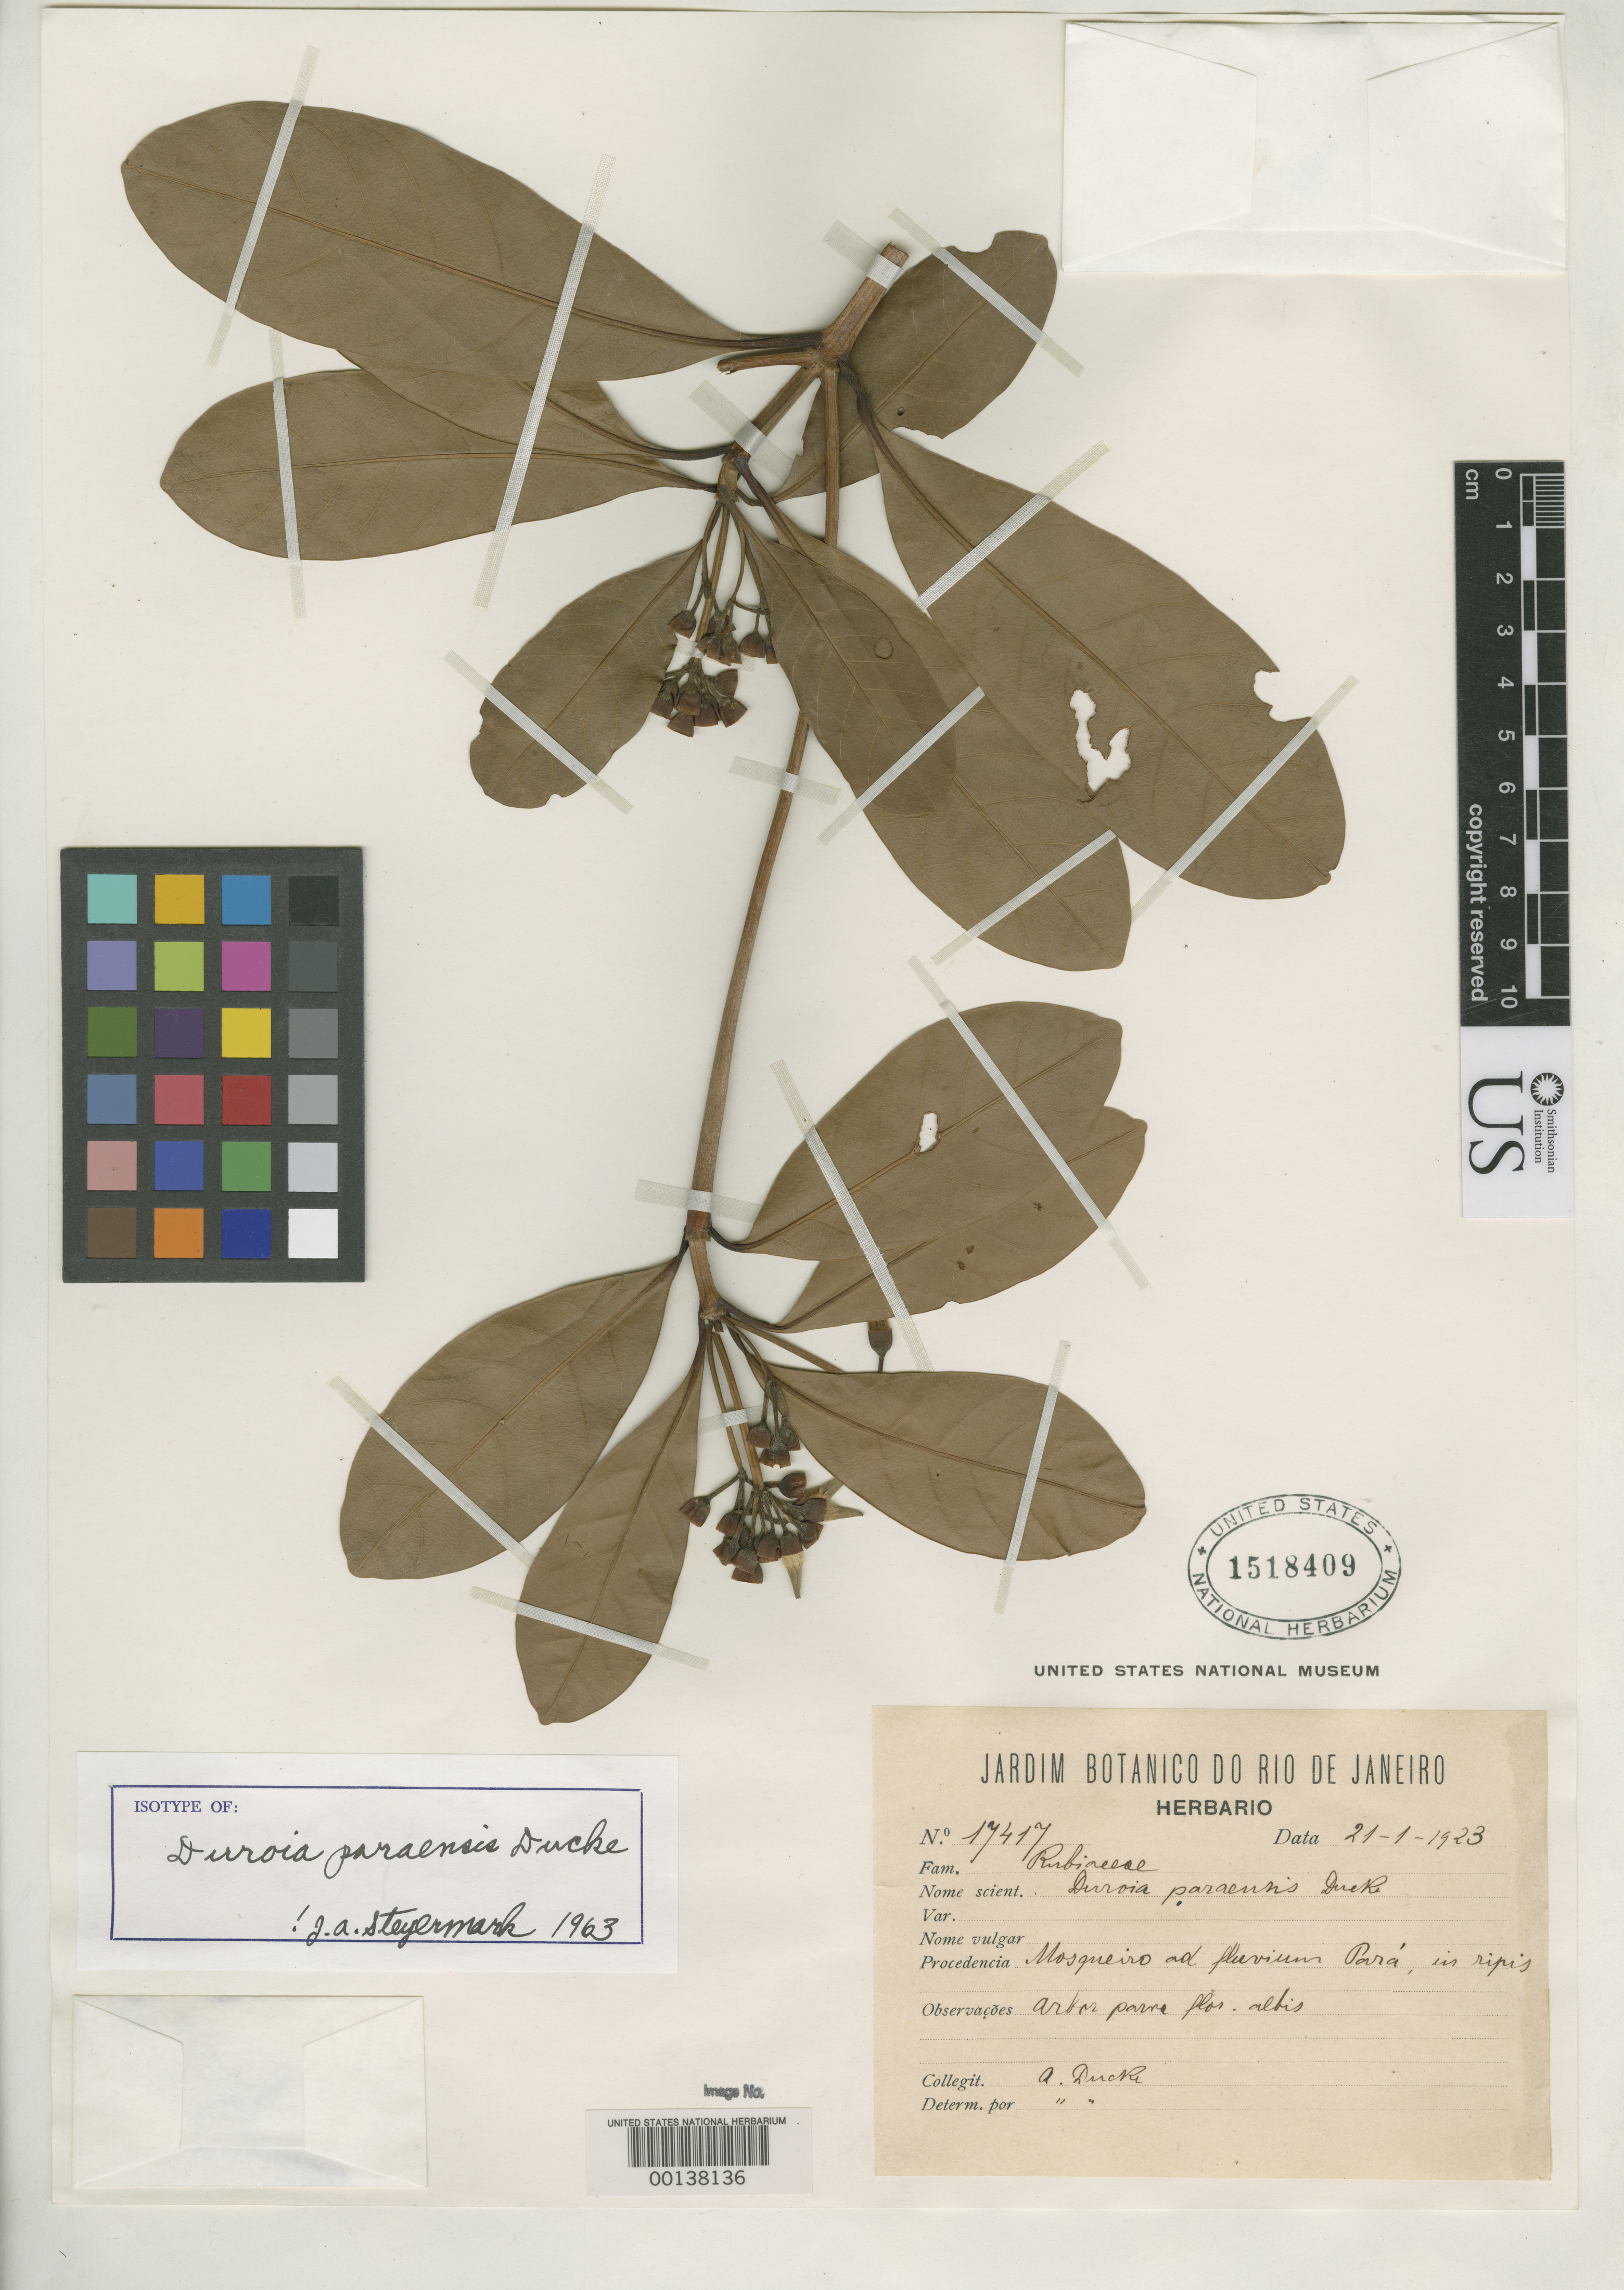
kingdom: Plantae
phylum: Tracheophyta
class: Magnoliopsida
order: Gentianales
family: Rubiaceae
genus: Duroia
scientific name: Duroia paraensis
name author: Ducke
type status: Isotype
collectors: A. Ducke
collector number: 17417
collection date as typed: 21 Jan 1923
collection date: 1923-01-21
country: Brazil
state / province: Pará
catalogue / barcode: US 1518409